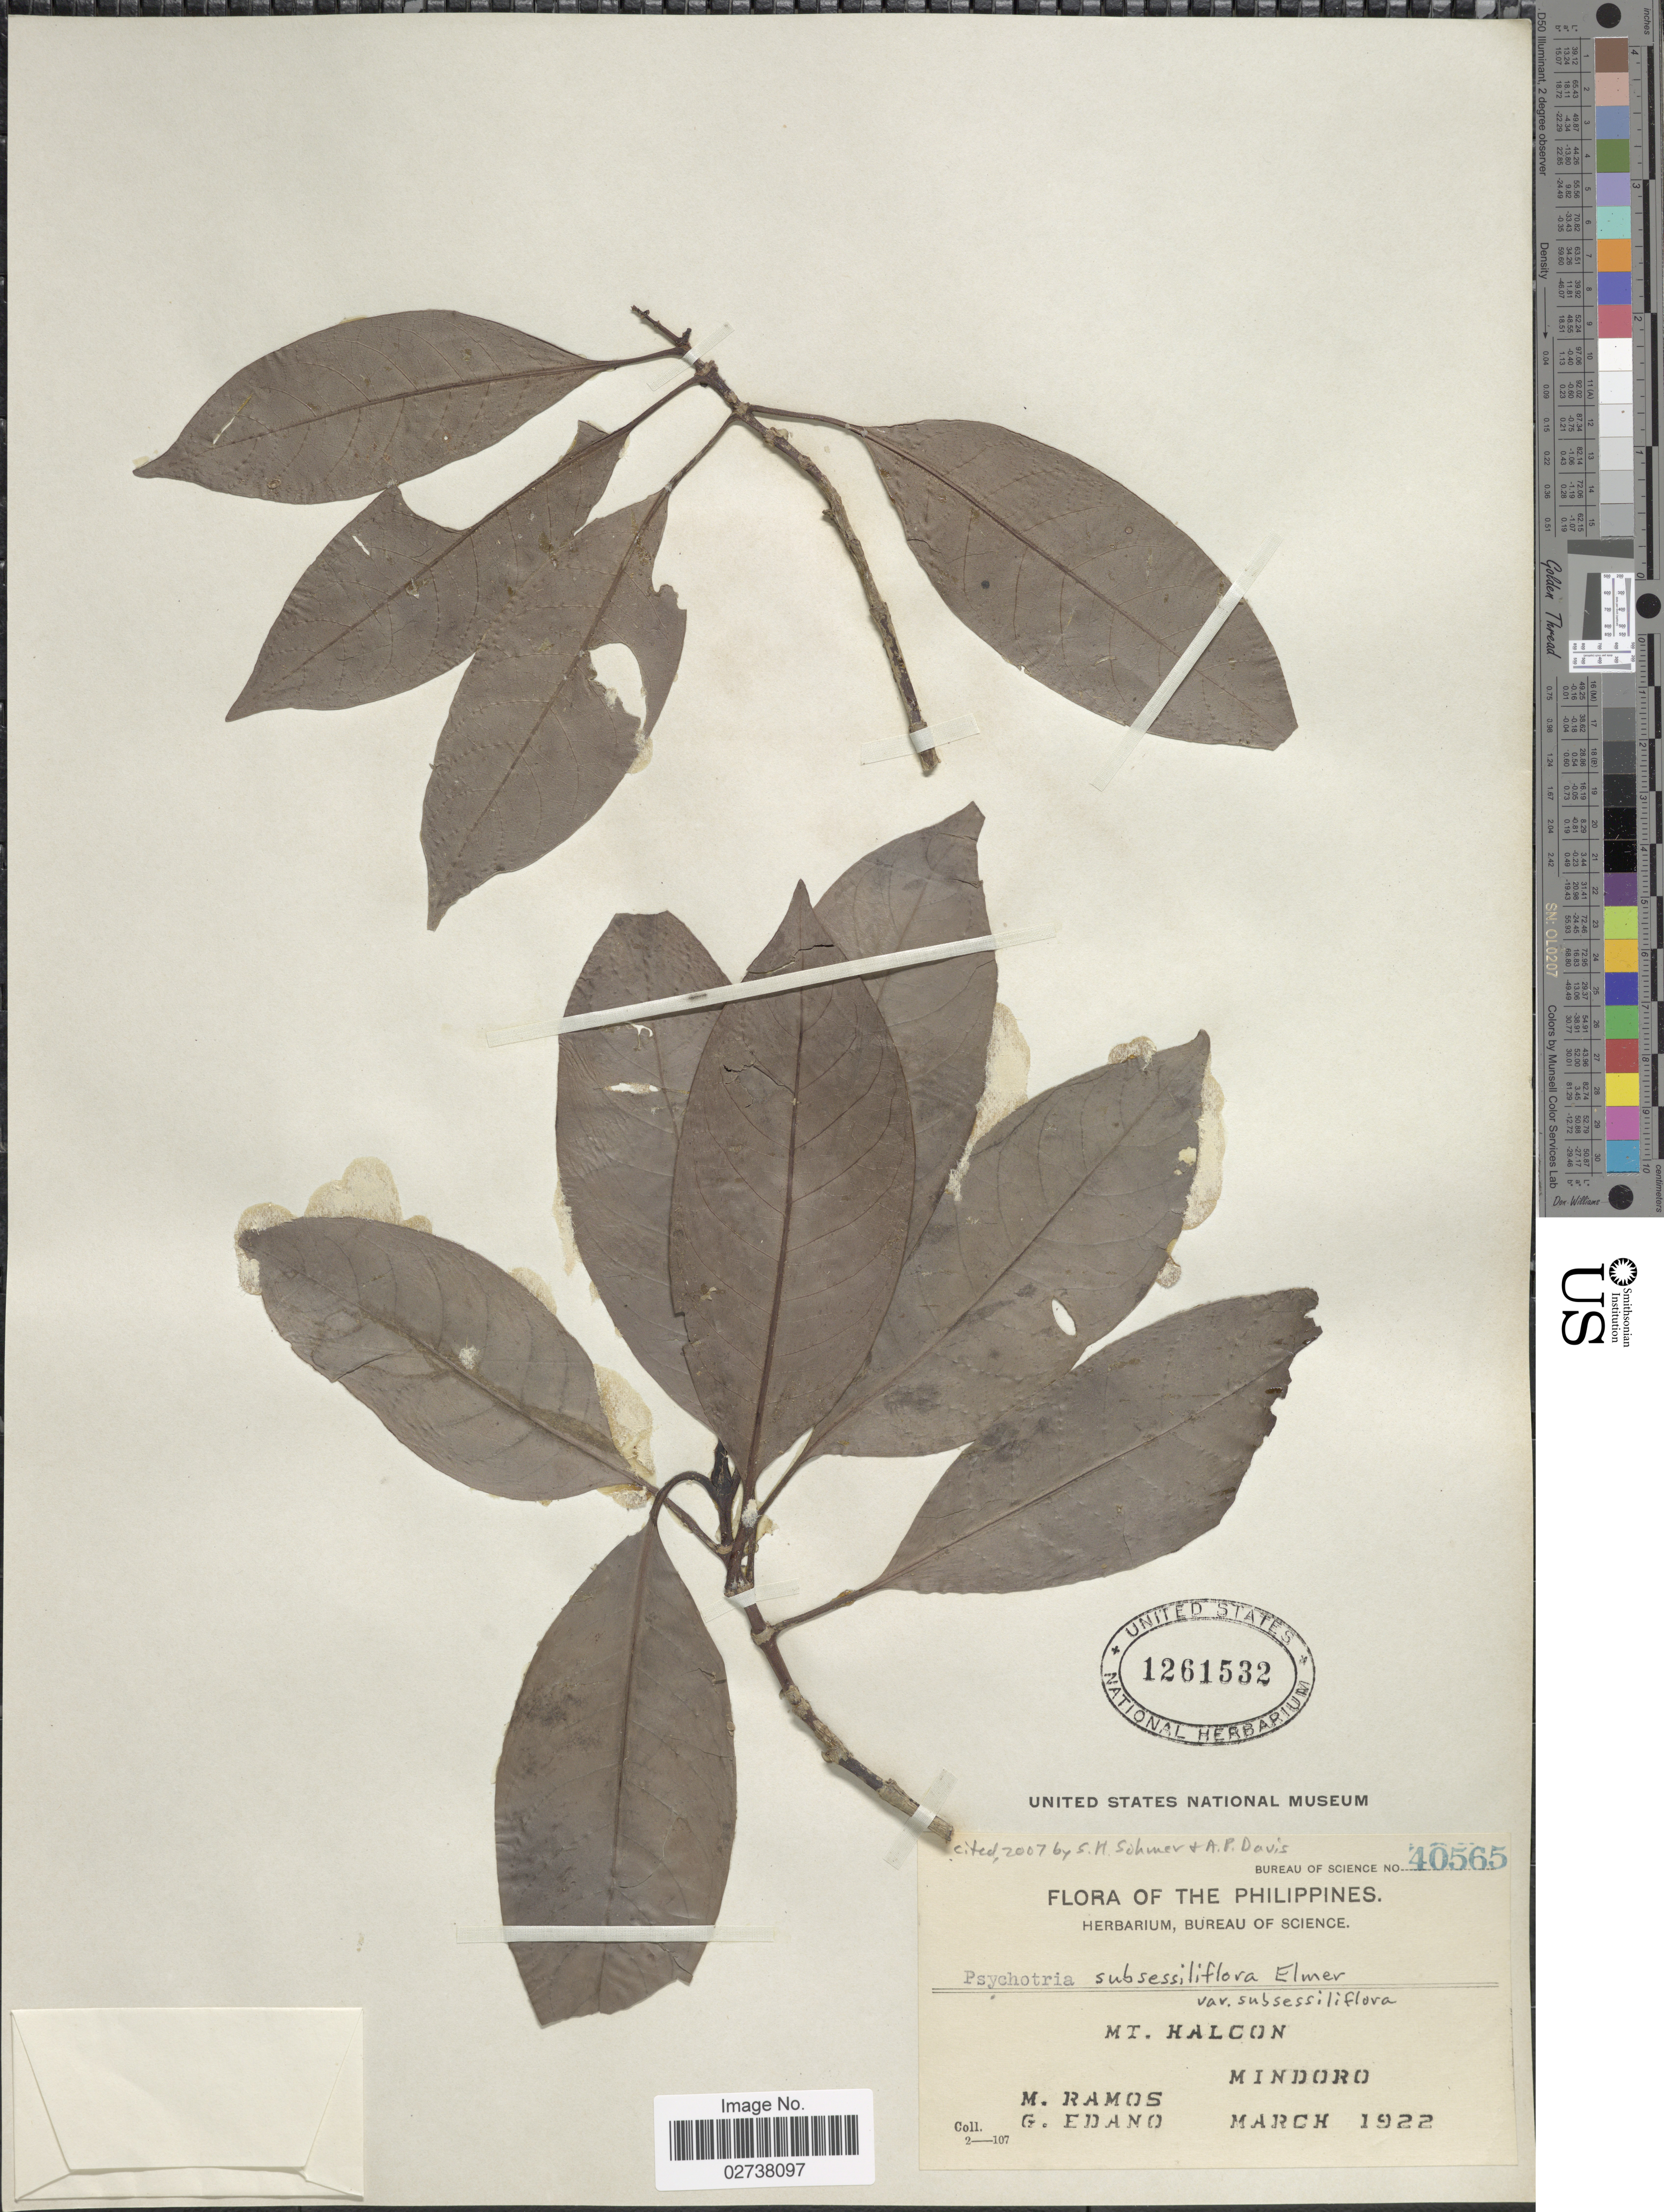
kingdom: Plantae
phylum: Tracheophyta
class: Magnoliopsida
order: Gentianales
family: Rubiaceae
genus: Psychotria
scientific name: Psychotria subsessiliflora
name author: Elmer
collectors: M. Ramos & G. Edaño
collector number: Bureau of Science 40565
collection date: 1922-03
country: Philippines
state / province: Mimaropa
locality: Mt. Halcon, Mindoro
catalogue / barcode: US 1261532